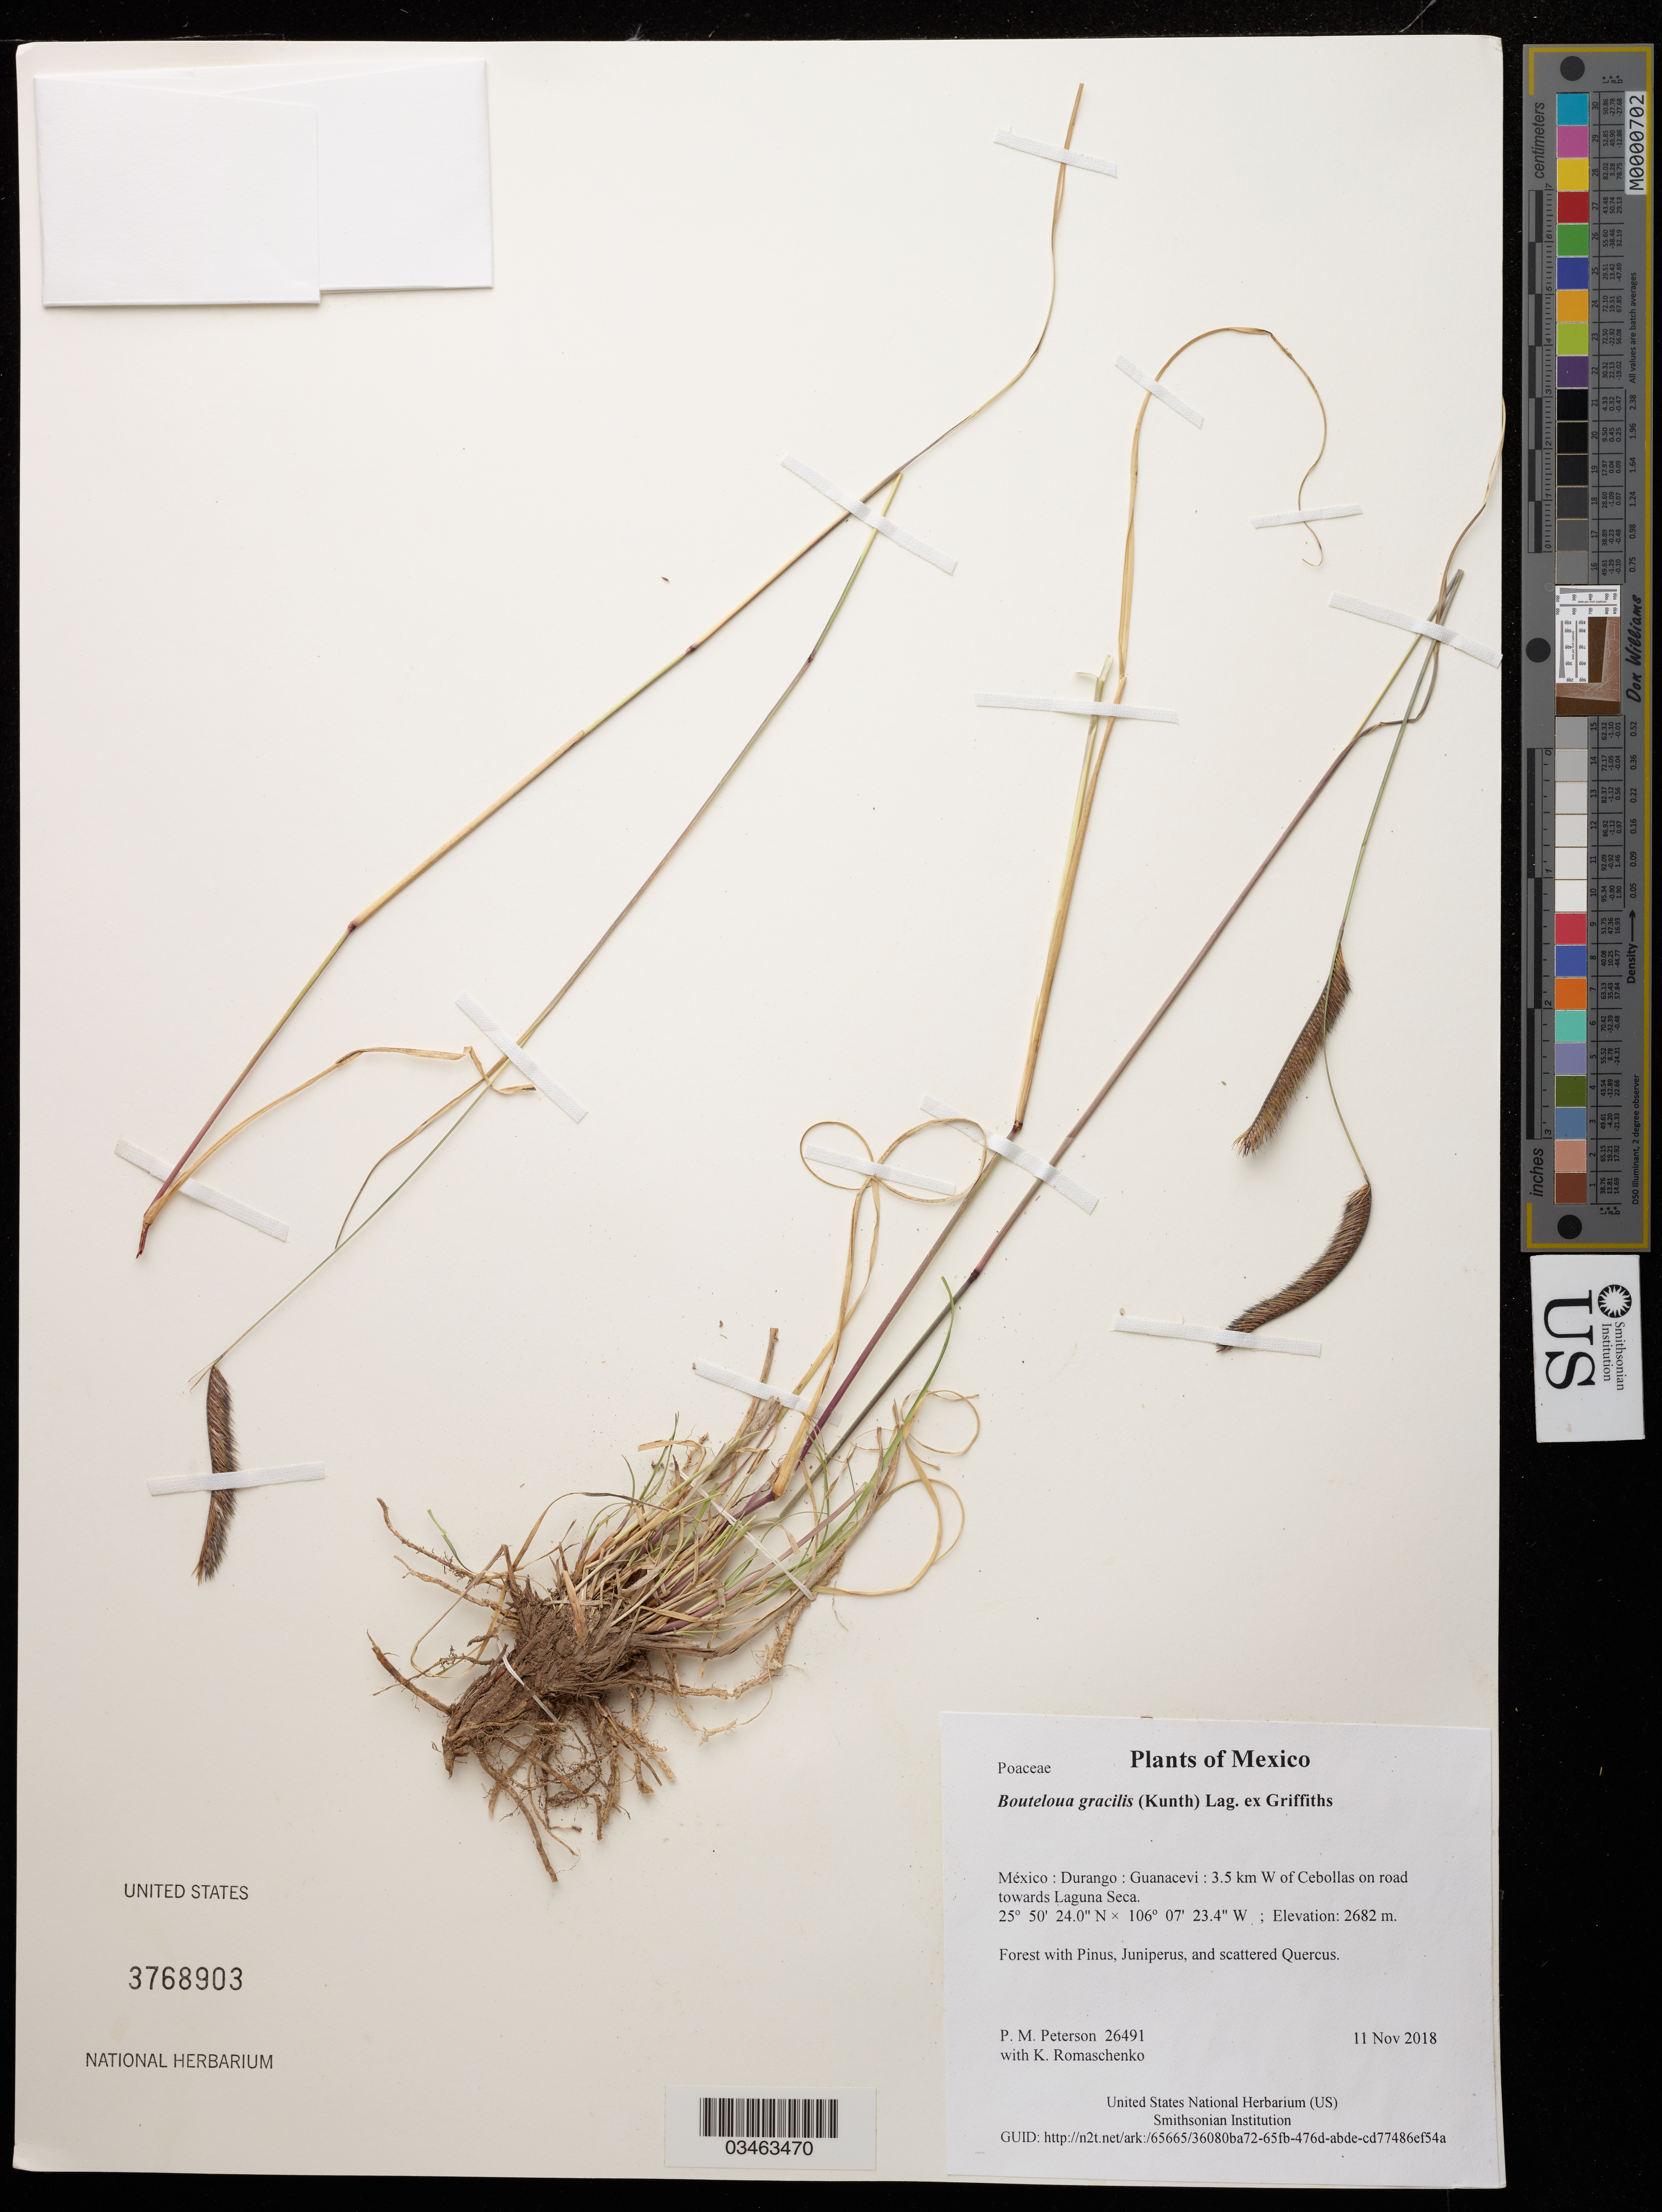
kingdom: Plantae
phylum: Tracheophyta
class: Liliopsida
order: Poales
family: Poaceae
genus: Bouteloua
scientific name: Bouteloua gracilis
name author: (Kunth) Lag. ex Griffiths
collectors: P. M. Peterson & K. Romaschenko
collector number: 26491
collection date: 2018-11-11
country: México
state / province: Durango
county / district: Guanacevi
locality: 3.5 km W of Cebollas on road towards Laguna Seca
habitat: Forest with Pinus, Juniperus, and scattered Quercus.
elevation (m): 2682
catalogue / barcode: US 3768903